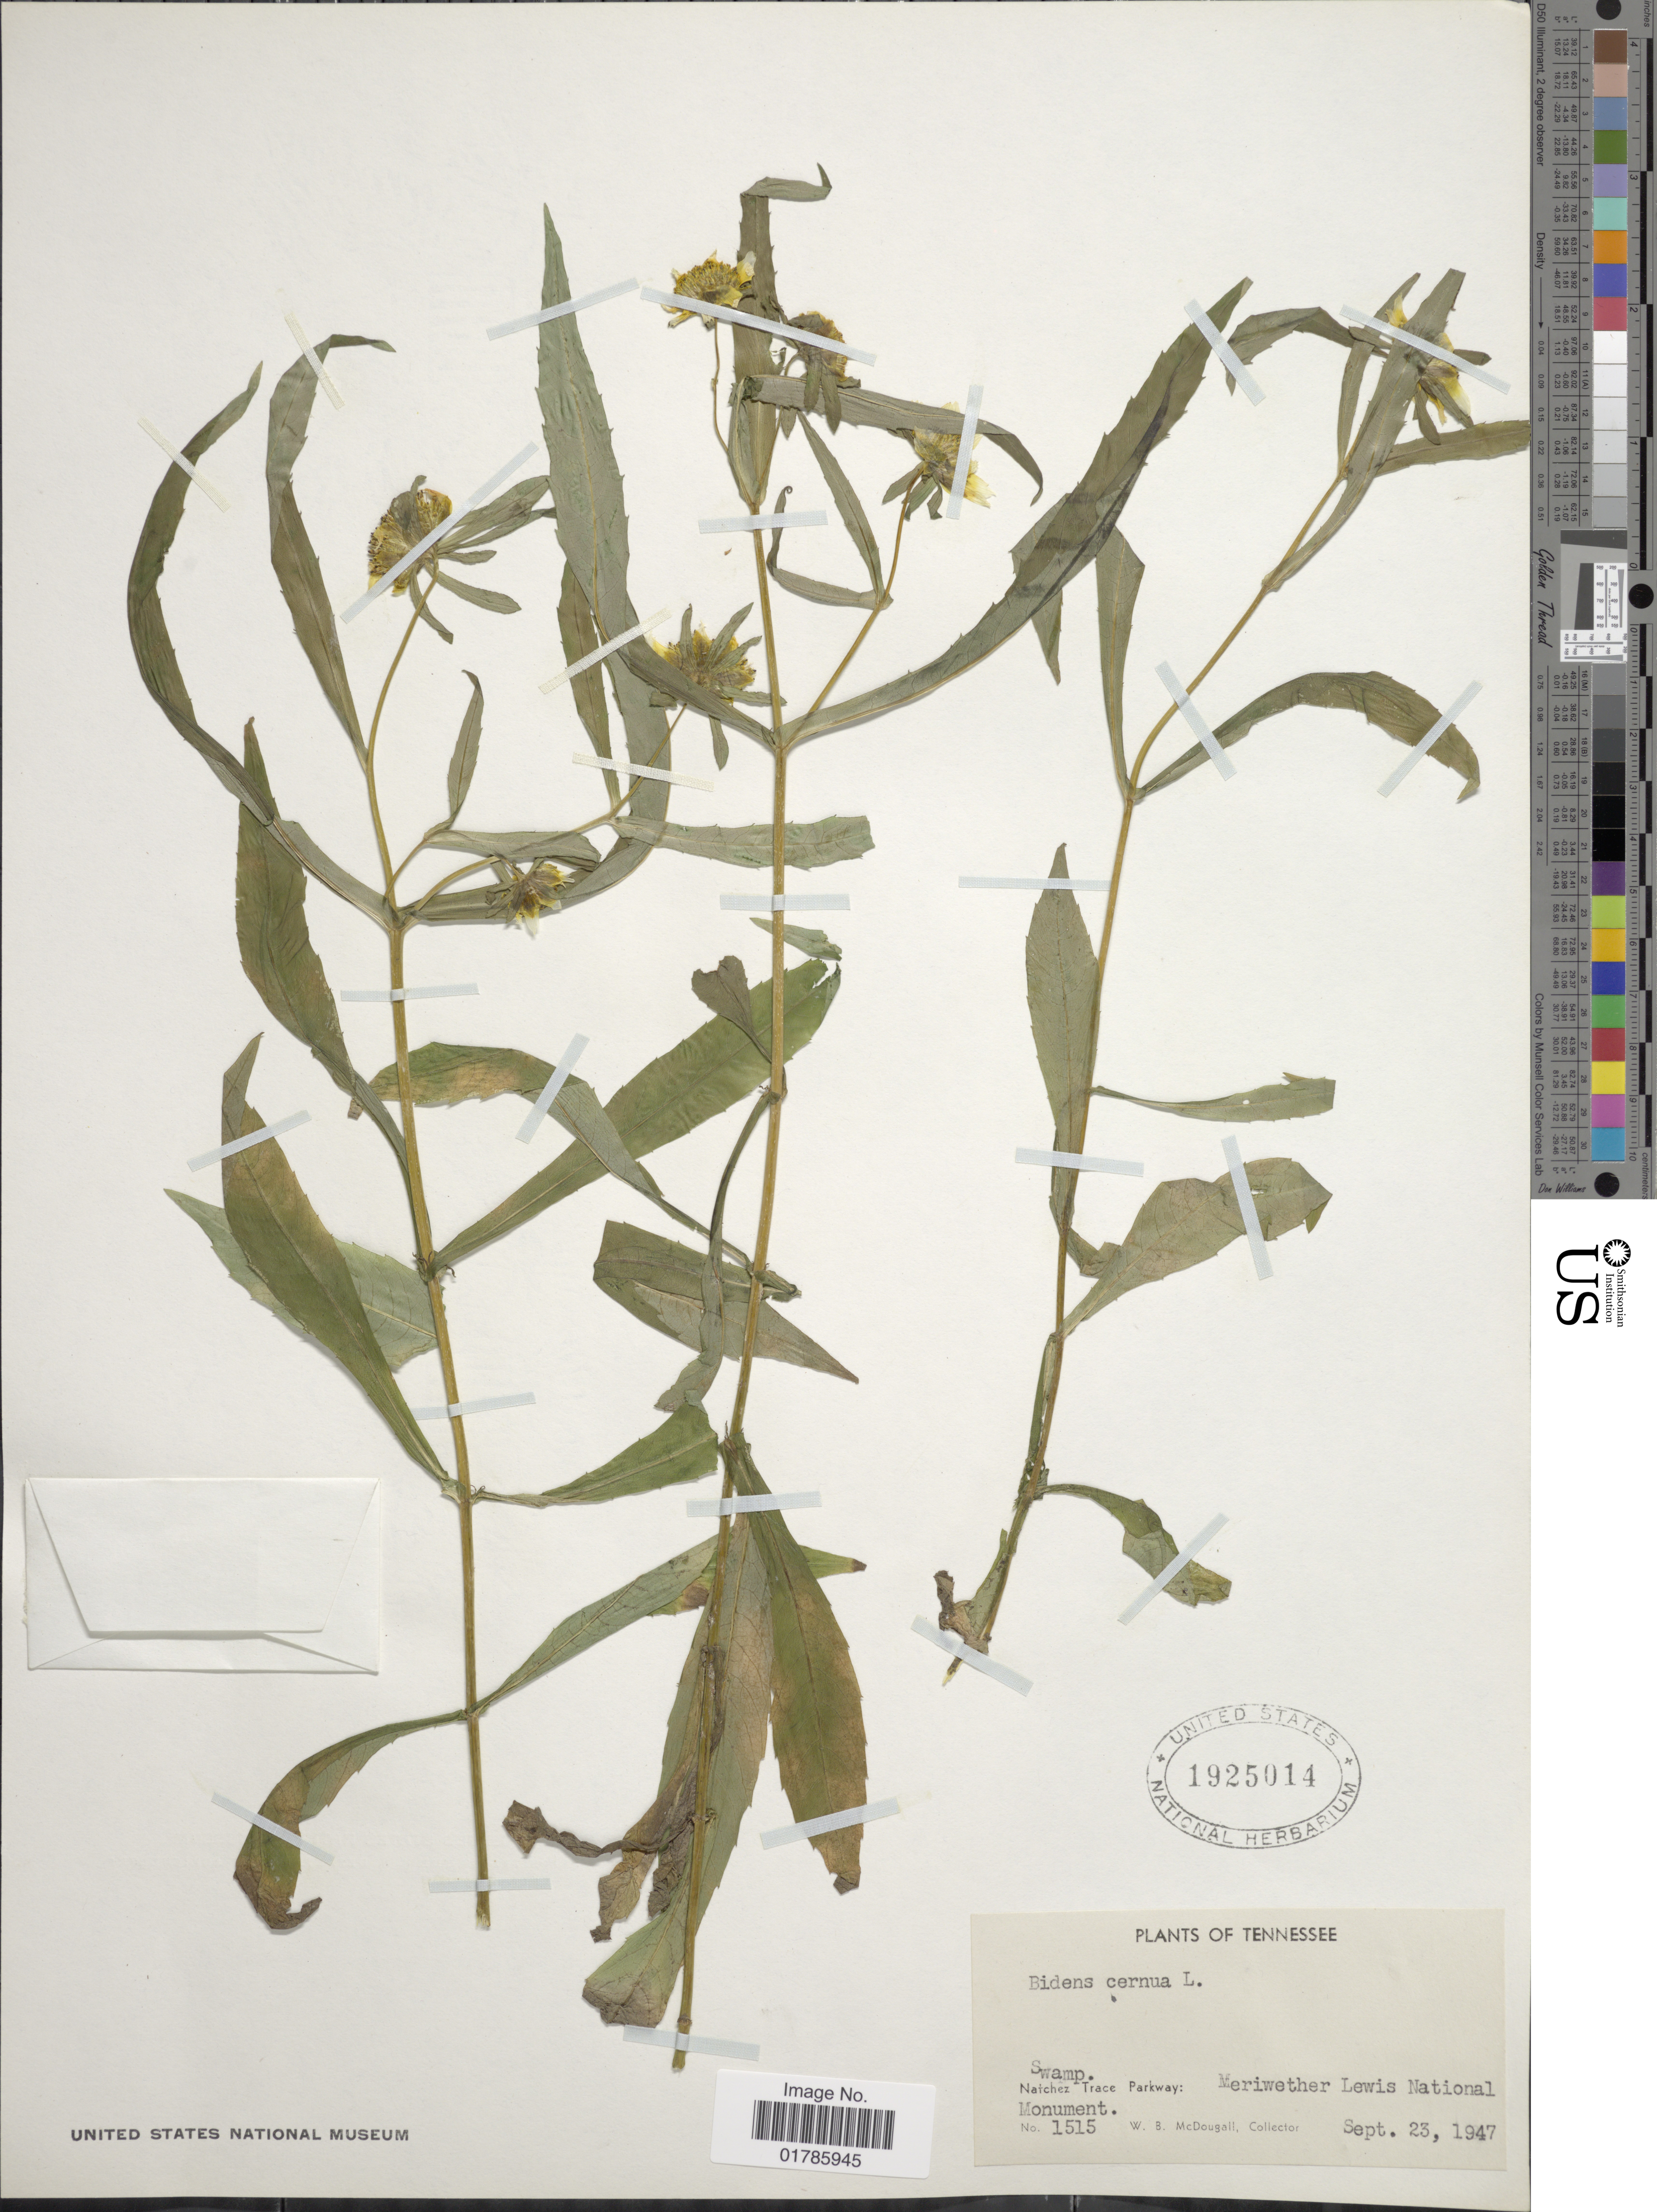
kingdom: Plantae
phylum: Tracheophyta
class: Magnoliopsida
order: Asterales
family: Asteraceae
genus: Bidens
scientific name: Bidens cernua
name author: L.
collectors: W. B. McDougall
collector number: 1515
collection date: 1947-09-23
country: United States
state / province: Tennessee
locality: Natchez Trace Parkway: Meriwether Lewis National Monument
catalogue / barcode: US 1925014